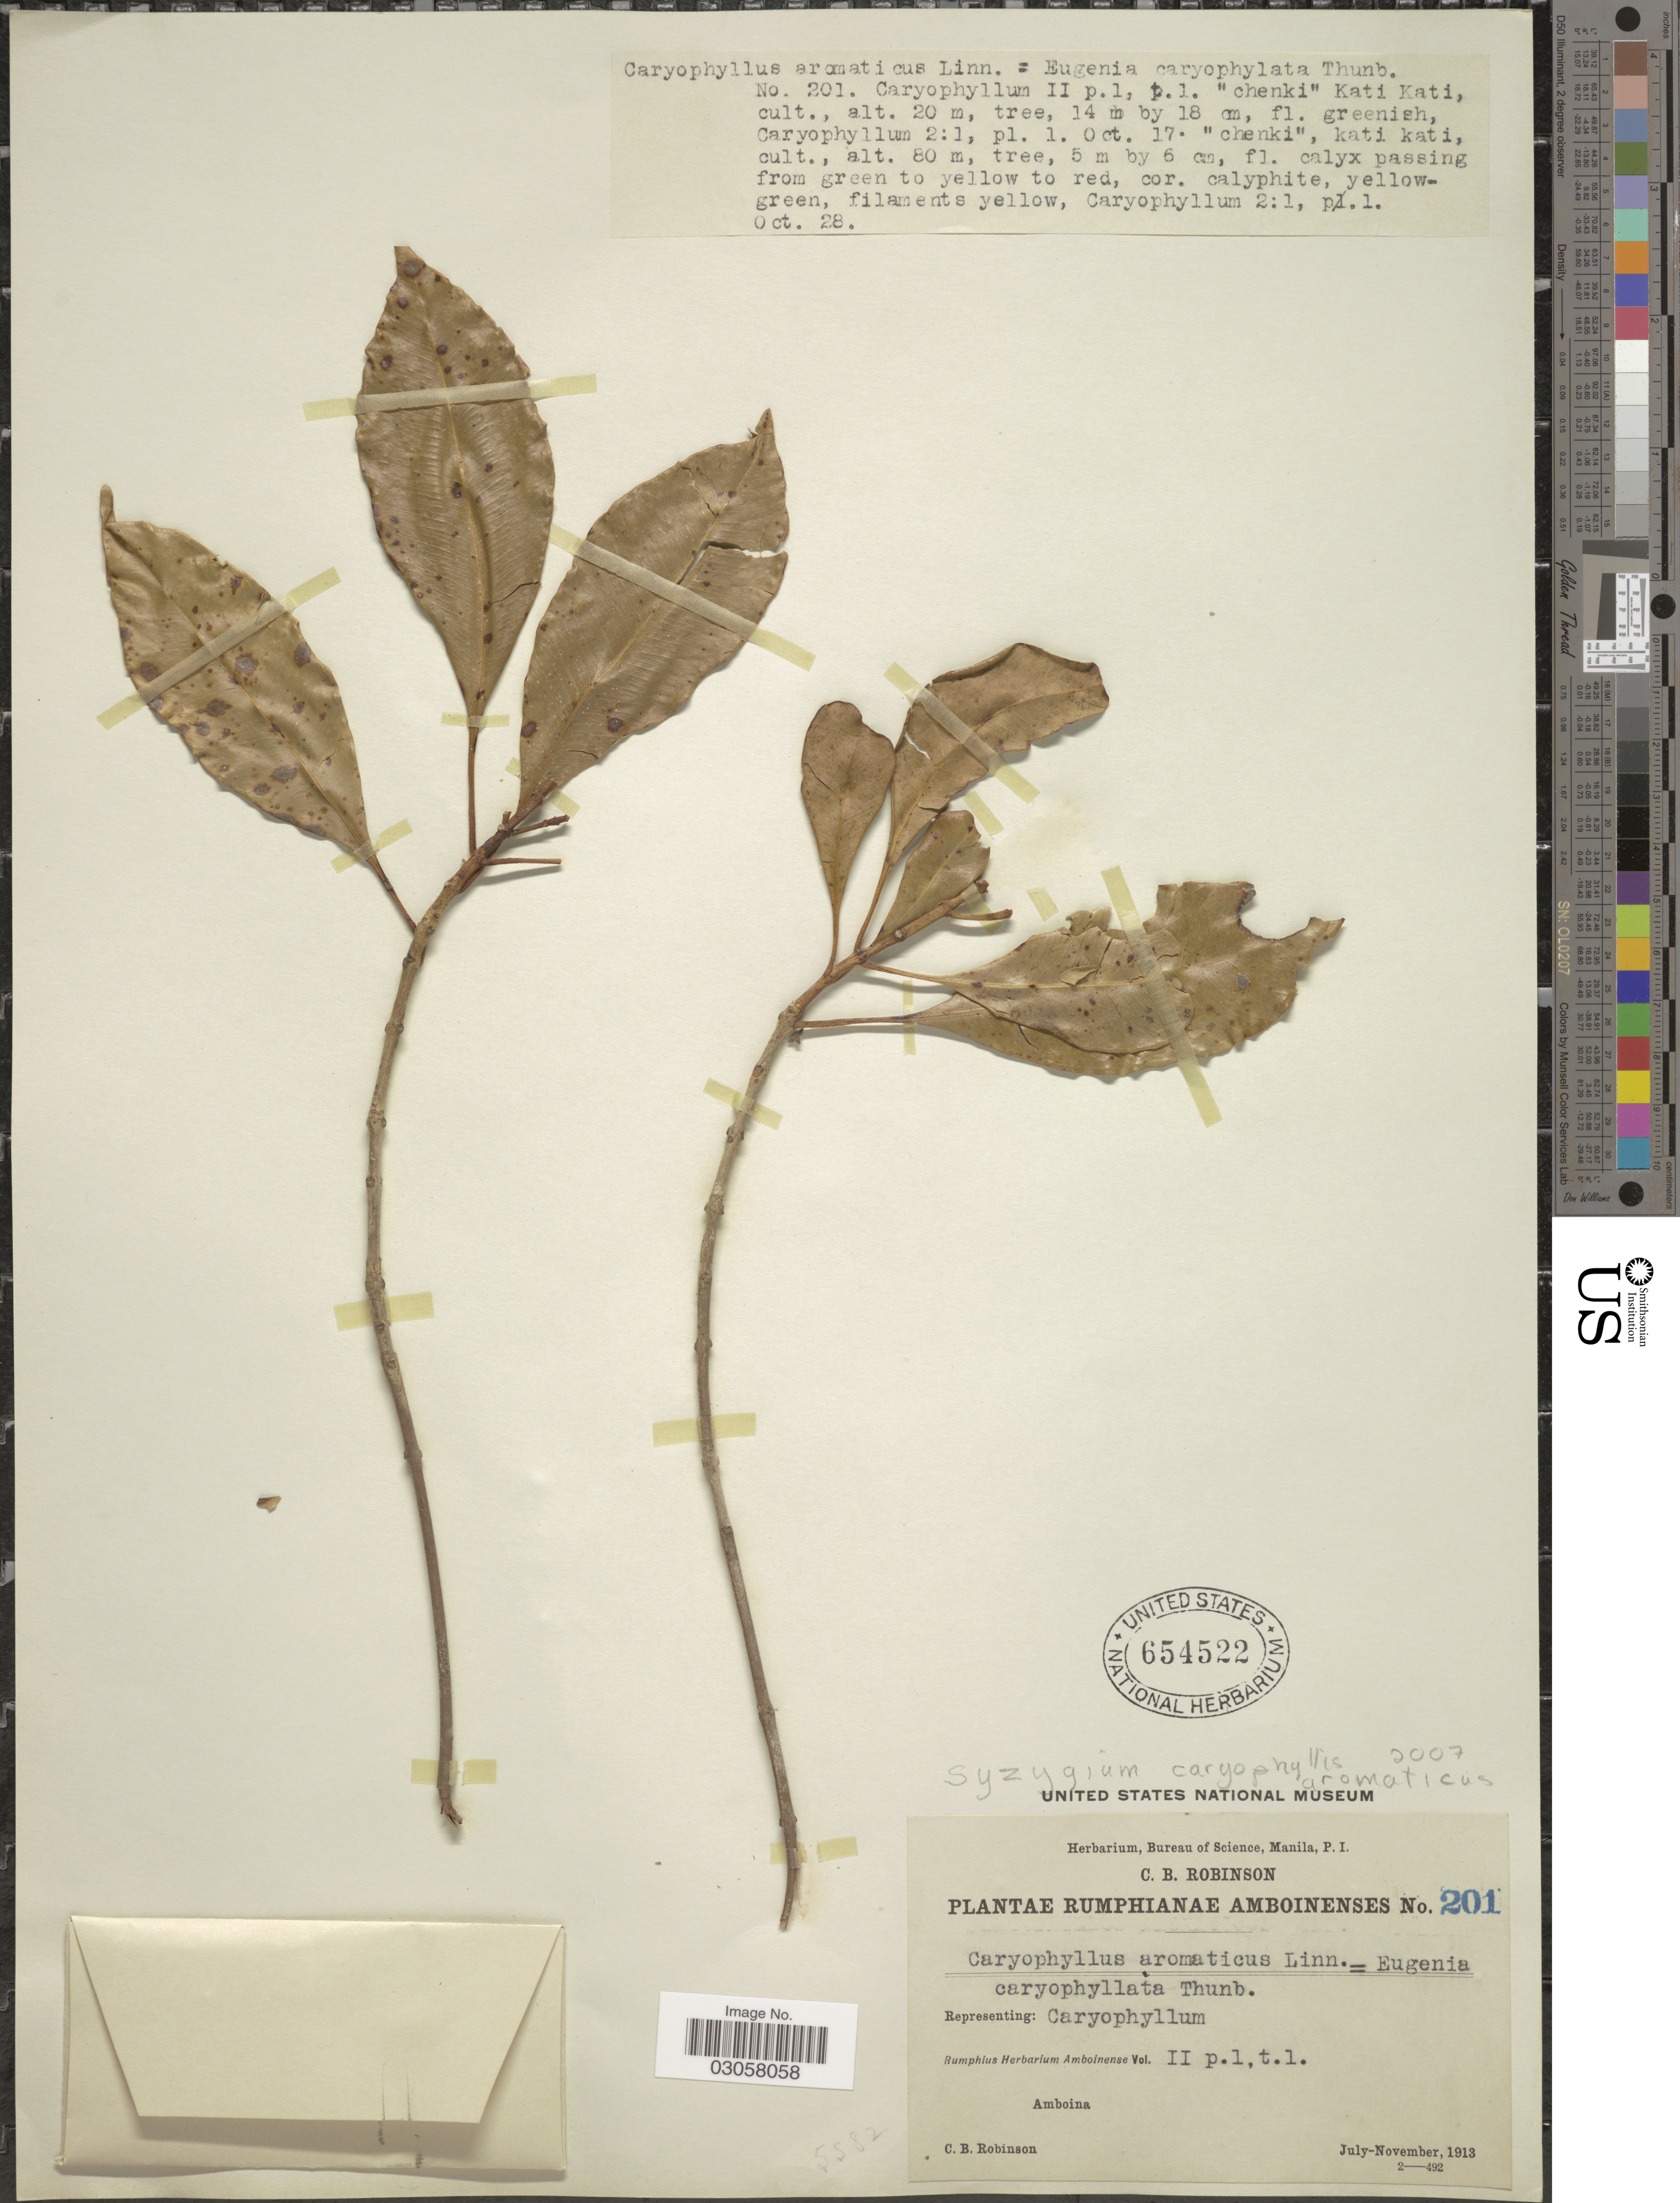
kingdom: Plantae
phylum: Tracheophyta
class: Magnoliopsida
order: Myrtales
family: Myrtaceae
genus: Syzygium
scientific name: Syzygium aromaticum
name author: (L.) Merr. & L.M. Perry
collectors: C. Robinson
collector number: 201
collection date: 1913-10-28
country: Indonesia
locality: Amboina.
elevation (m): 20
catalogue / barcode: US 654522